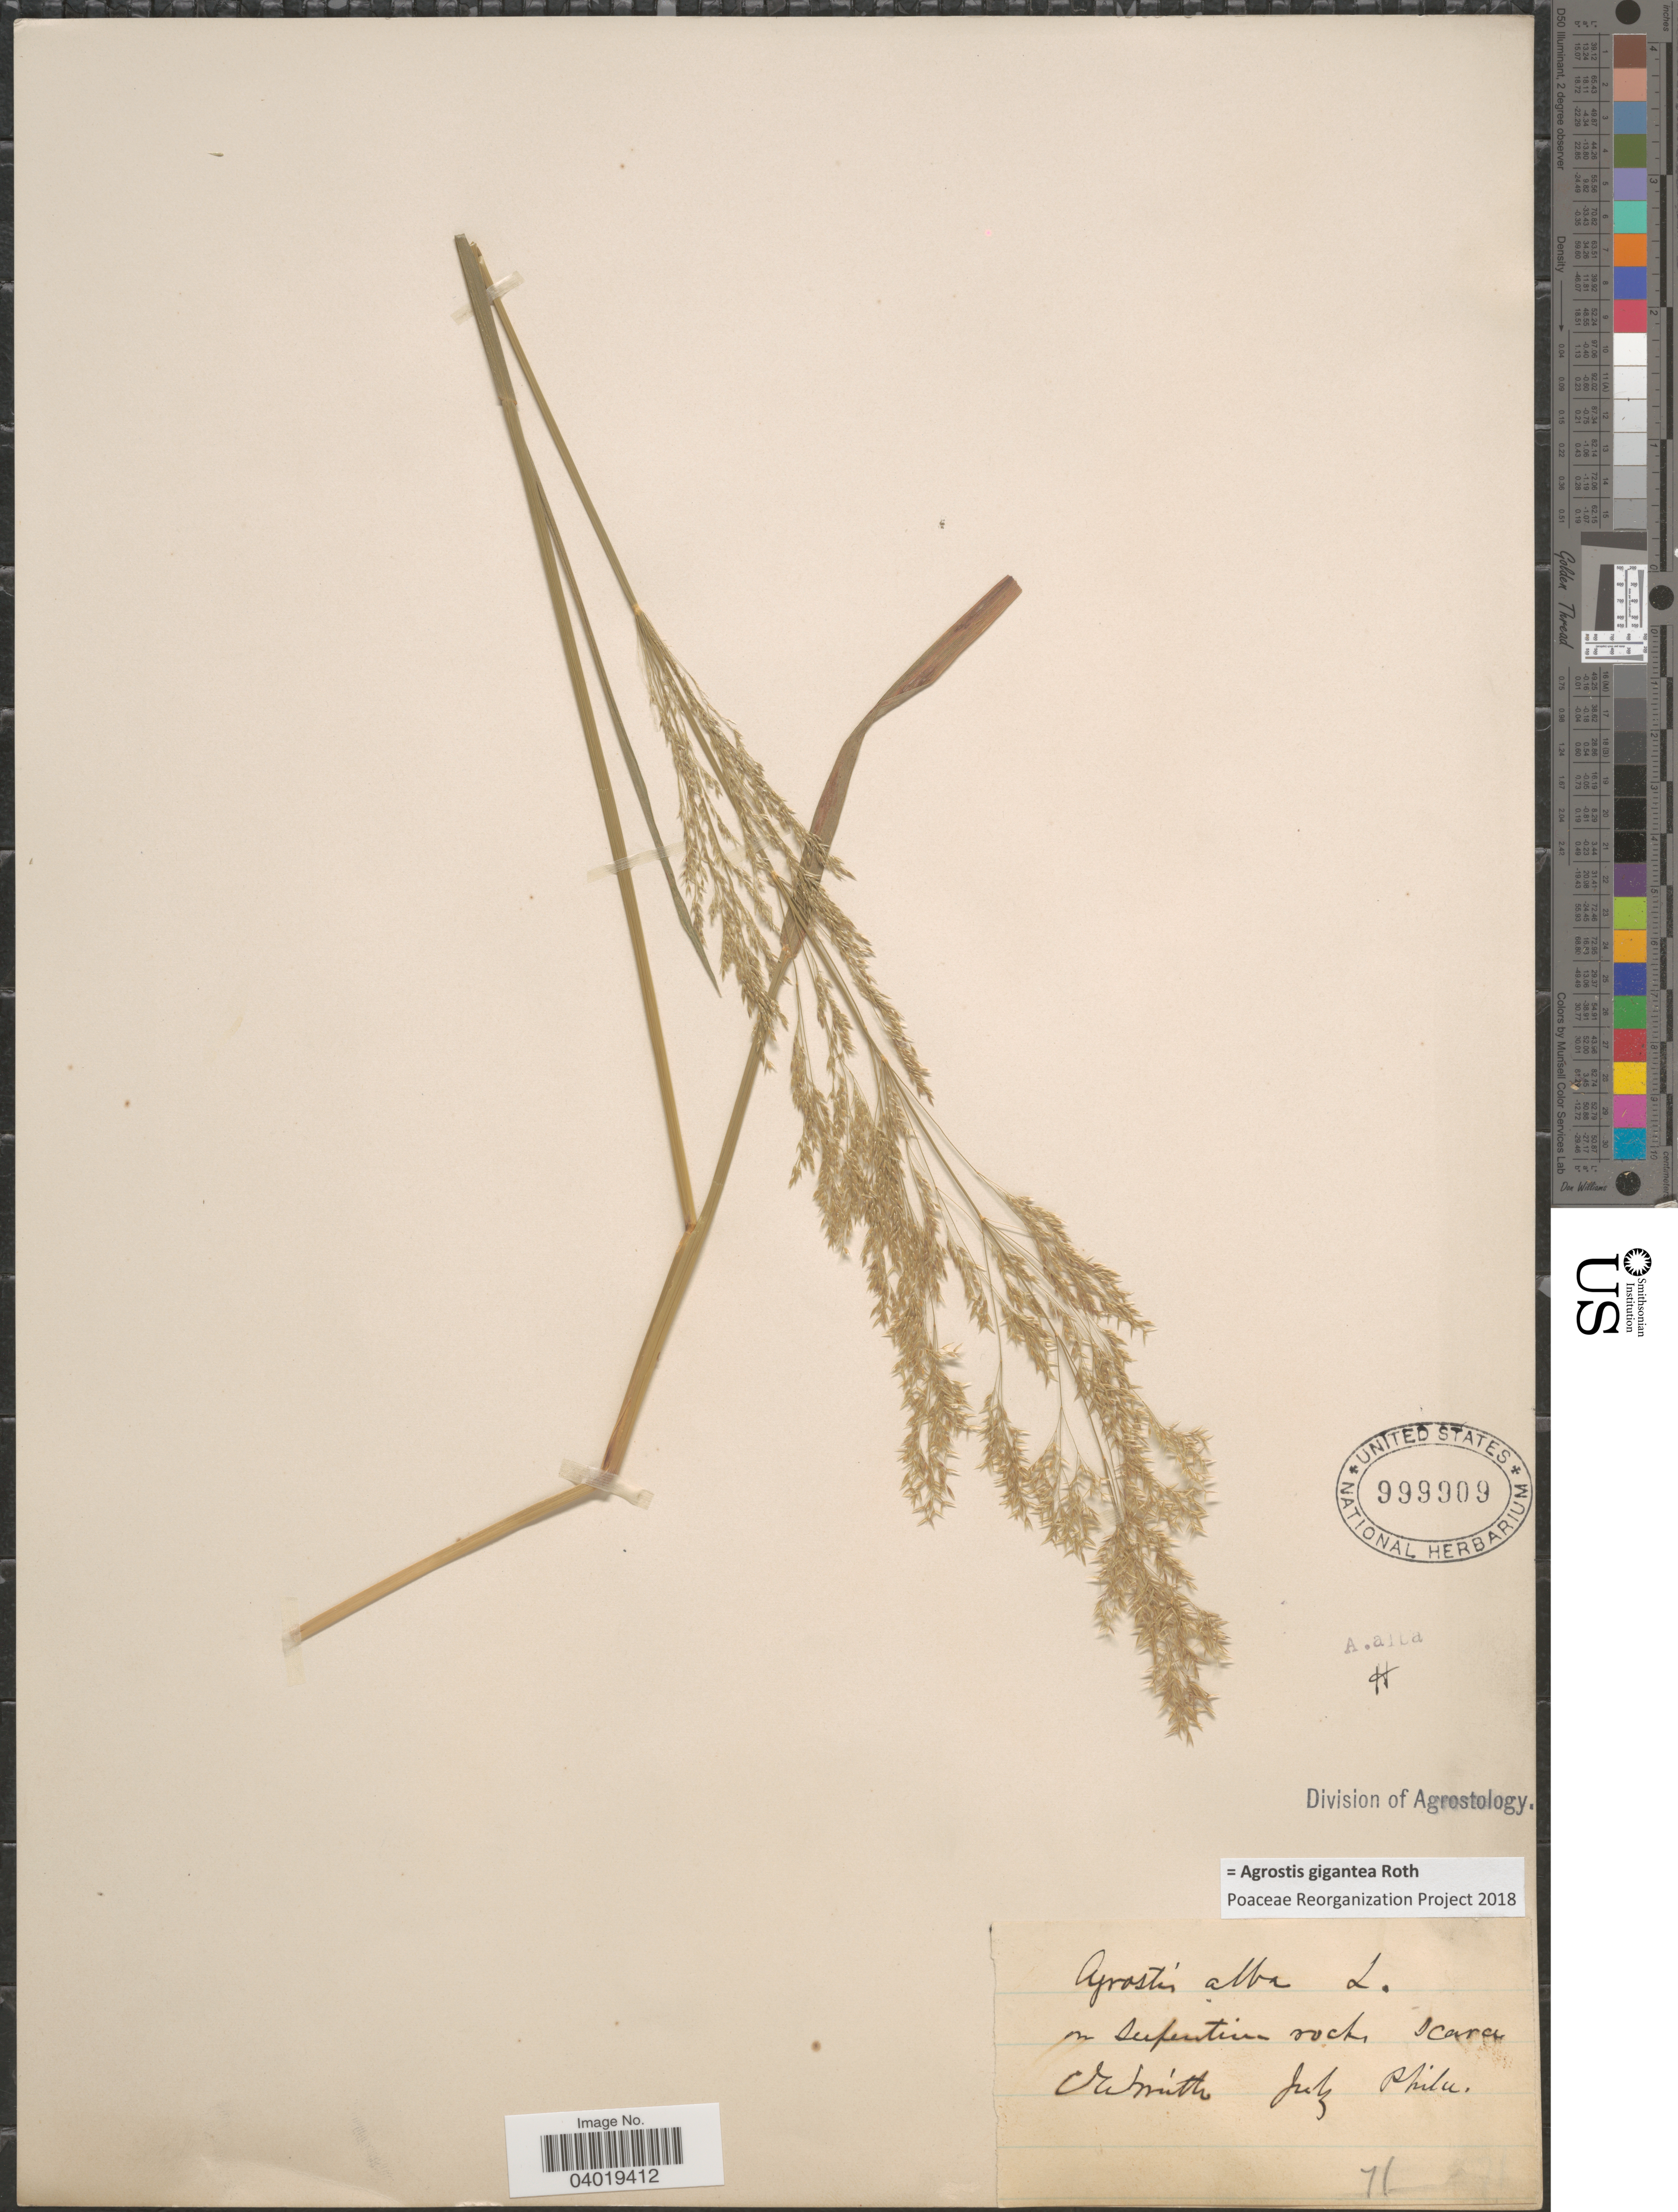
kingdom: Plantae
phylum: Tracheophyta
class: Liliopsida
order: Poales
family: Poaceae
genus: Agrostis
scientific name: Agrostis gigantea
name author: Roth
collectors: C. E. Smith Jr.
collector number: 71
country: United States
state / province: Pennsylvania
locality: Phila.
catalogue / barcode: US 999909